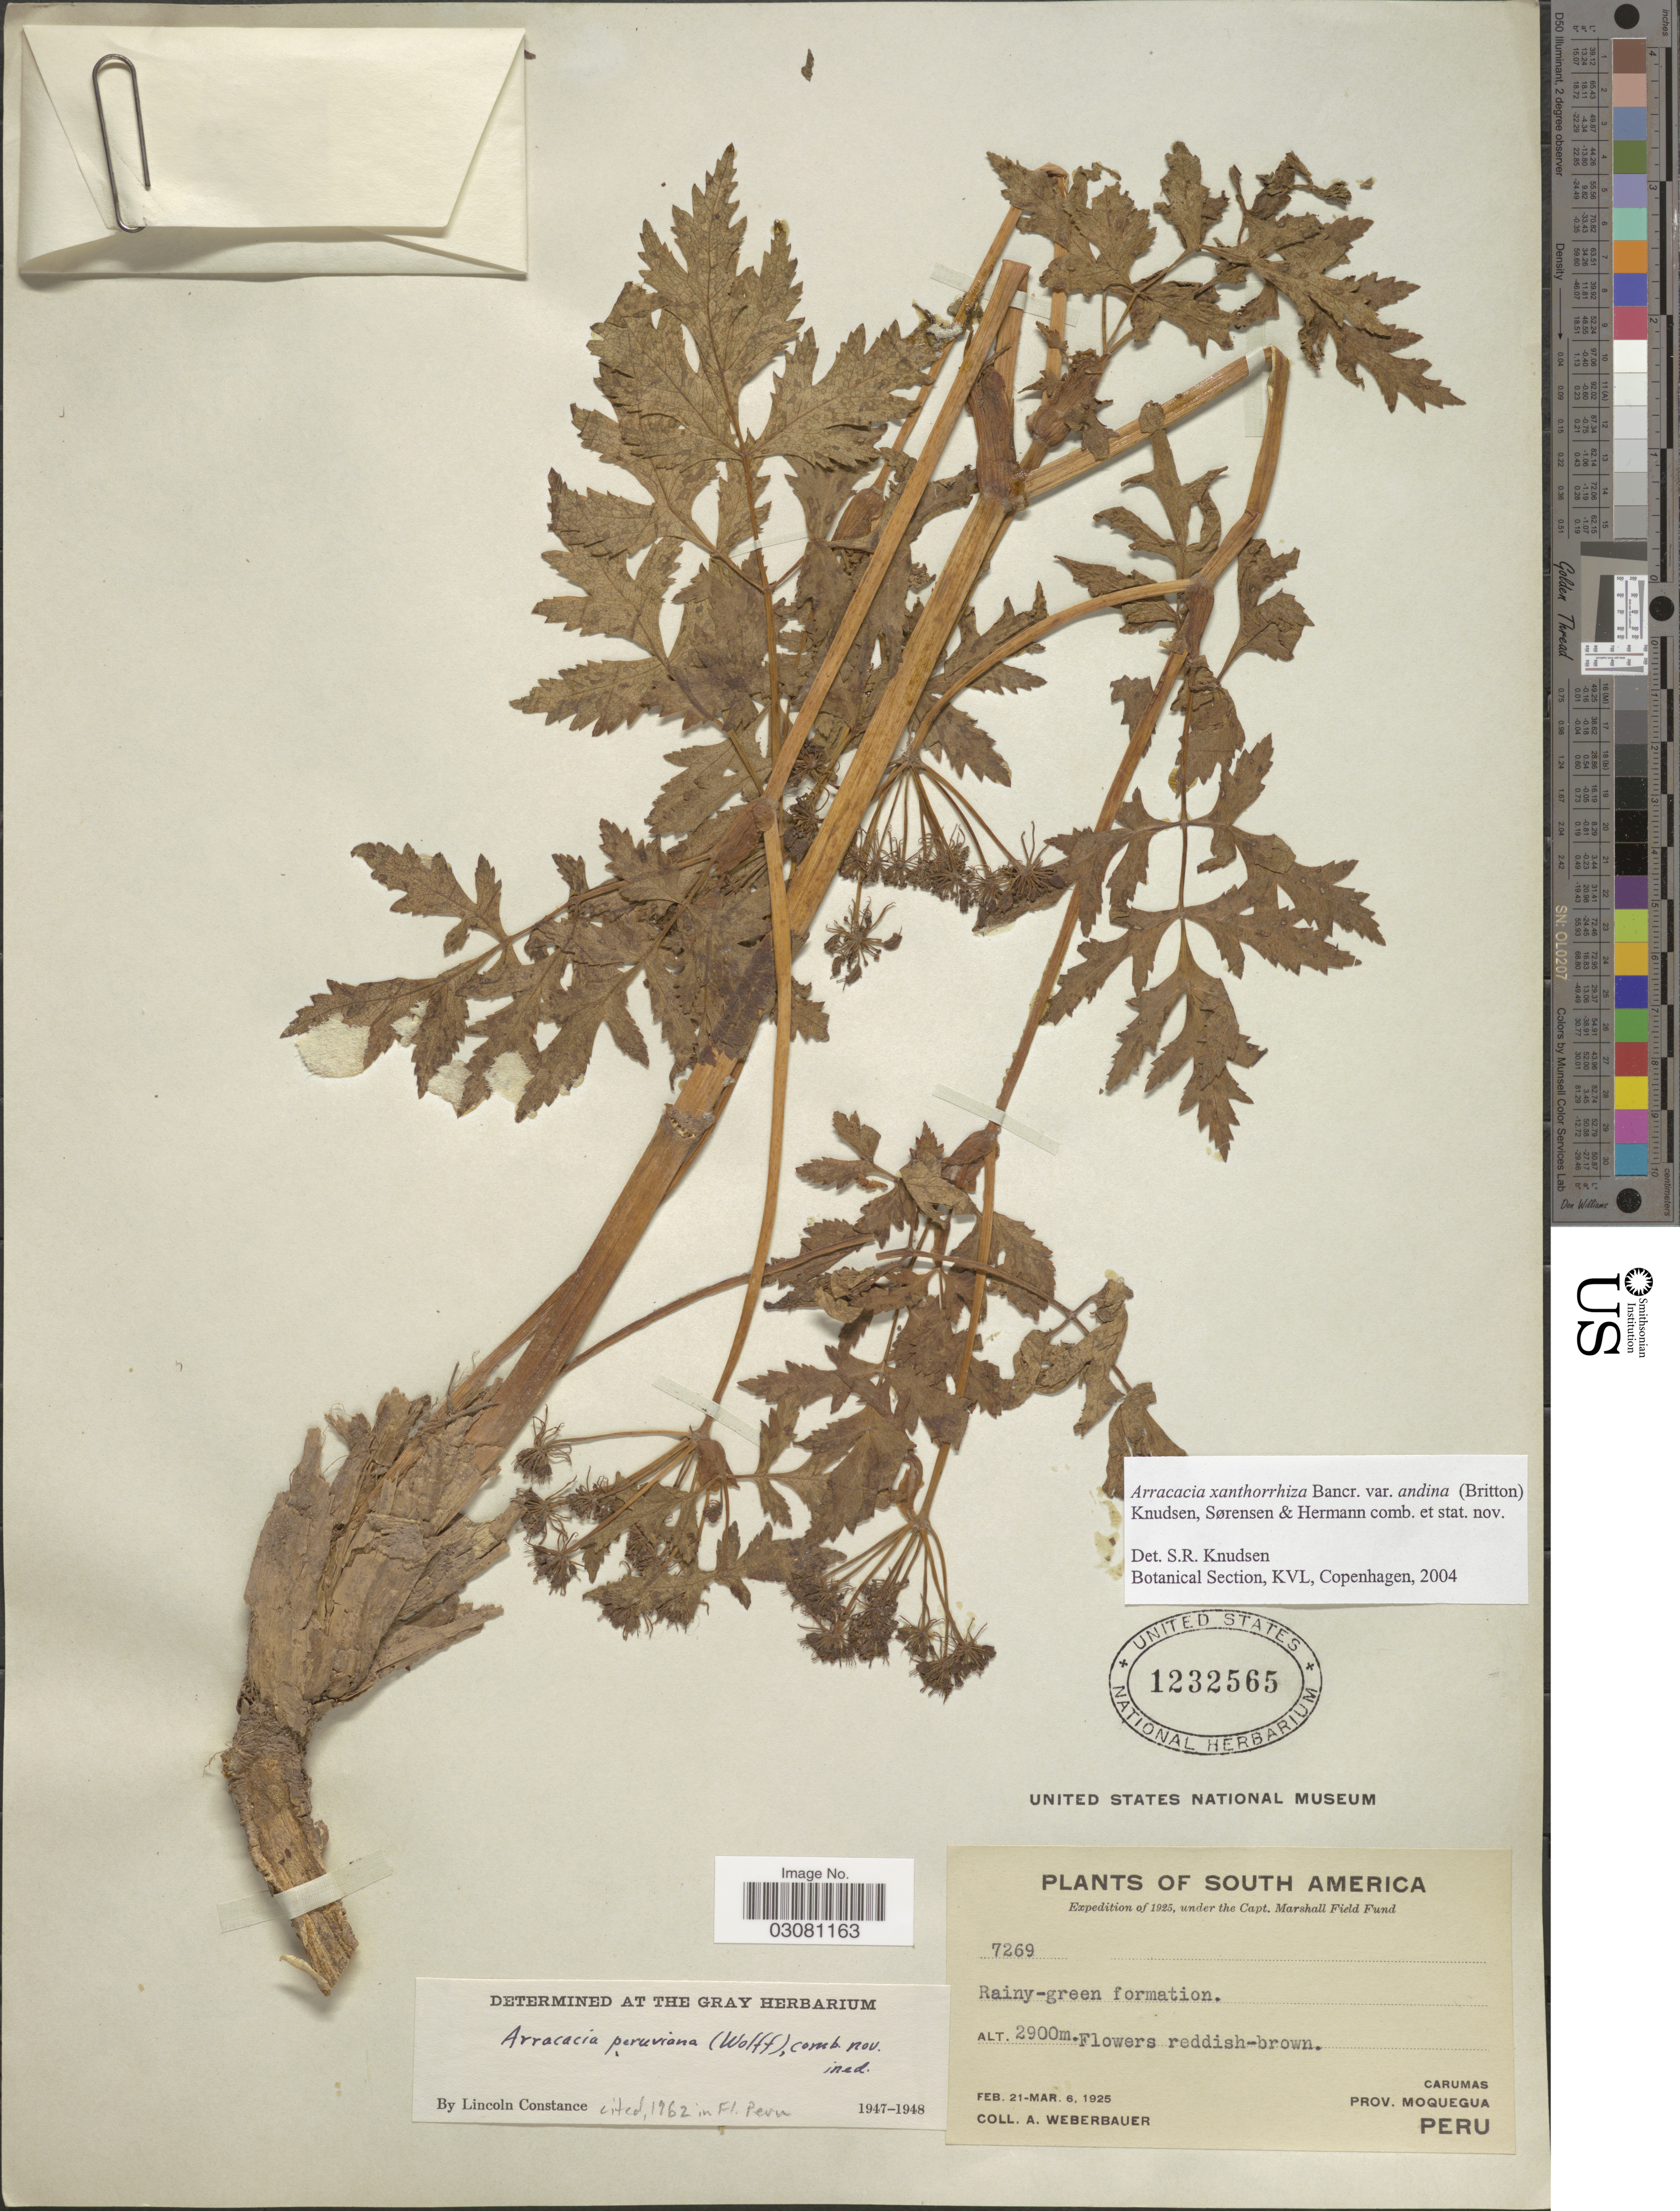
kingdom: Plantae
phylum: Tracheophyta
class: Magnoliopsida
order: Apiales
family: Apiaceae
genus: Arracacia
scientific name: Arracacia xanthorrhiza var. andina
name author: (Britton) S. Knudsen et al.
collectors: A. Weberbauer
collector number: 7269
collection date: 1925-02-21/1925-03-06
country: Peru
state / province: Moquegua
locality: Carumas.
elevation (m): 2900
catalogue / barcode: US 1232565